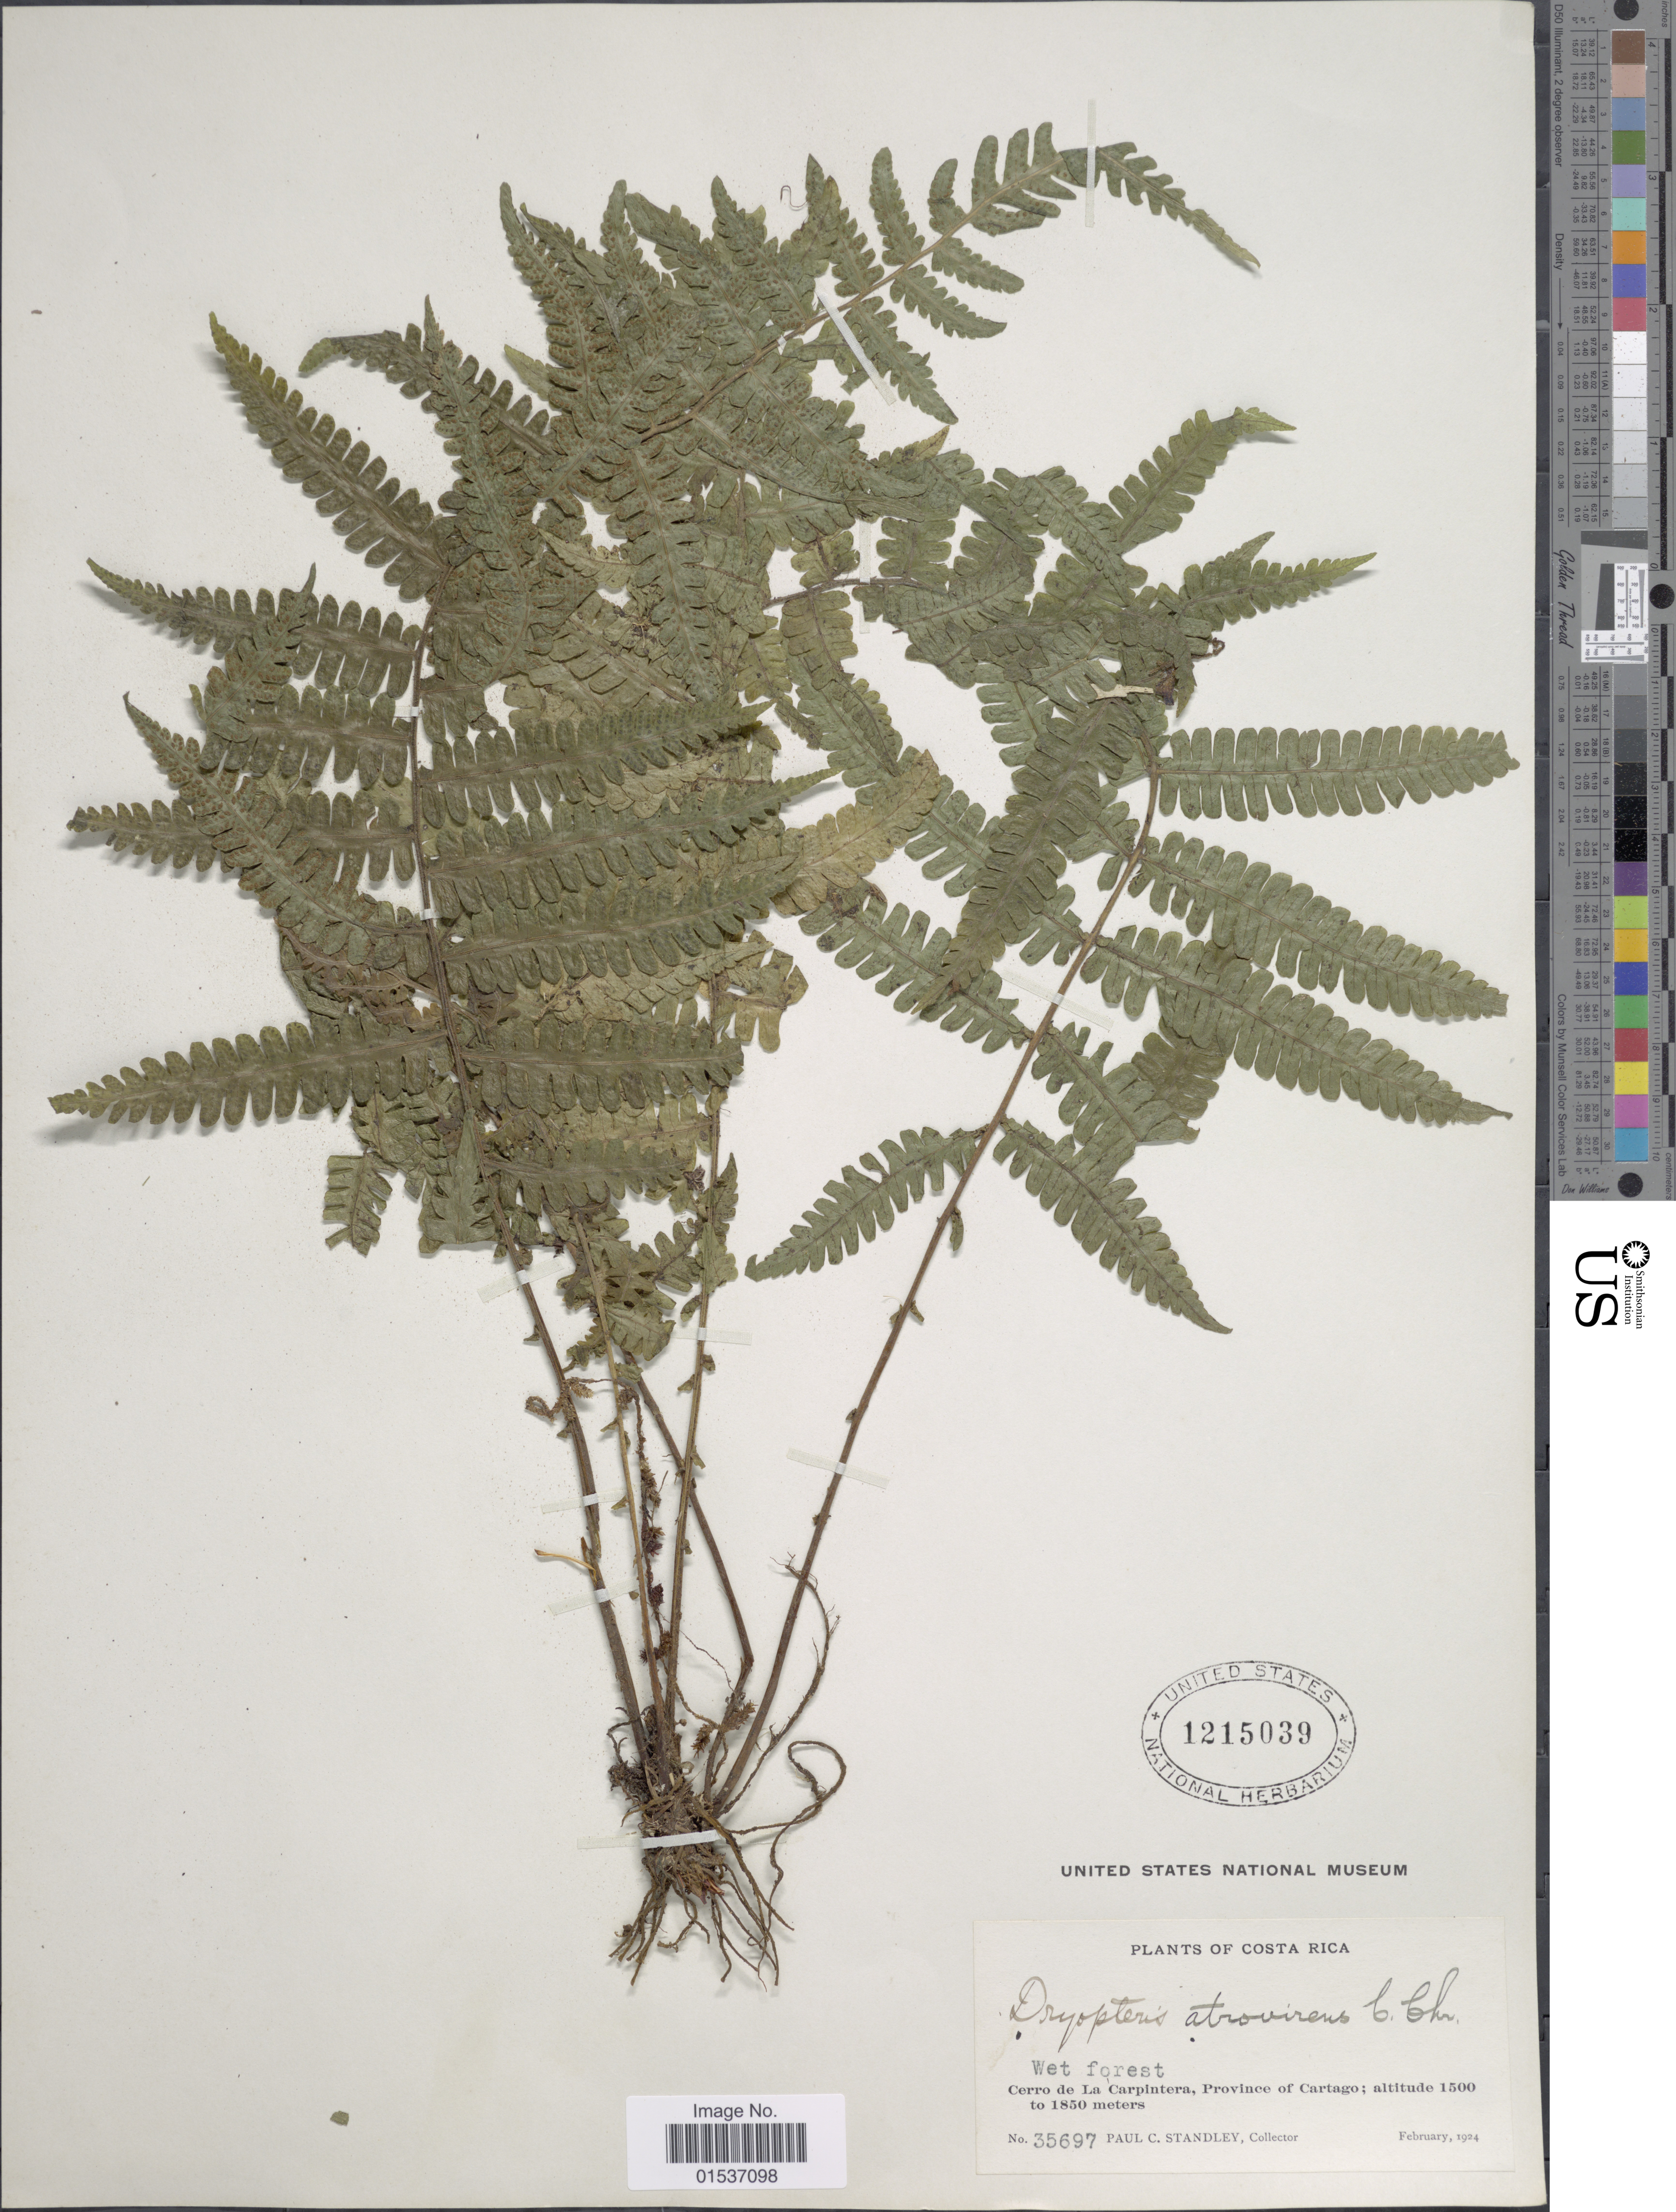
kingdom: Plantae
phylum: Tracheophyta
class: Polypodiopsida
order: Polypodiales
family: Thelypteridaceae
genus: Thelypteris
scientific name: Thelypteris atrovirens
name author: (C. Chr.) C.F. Reed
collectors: P. C. Standley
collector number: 35697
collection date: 1924-02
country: Costa Rica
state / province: Cartago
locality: Costa Rica. Cerro de La Carpintera, Province of Cartago.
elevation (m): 1500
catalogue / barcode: US 1215039